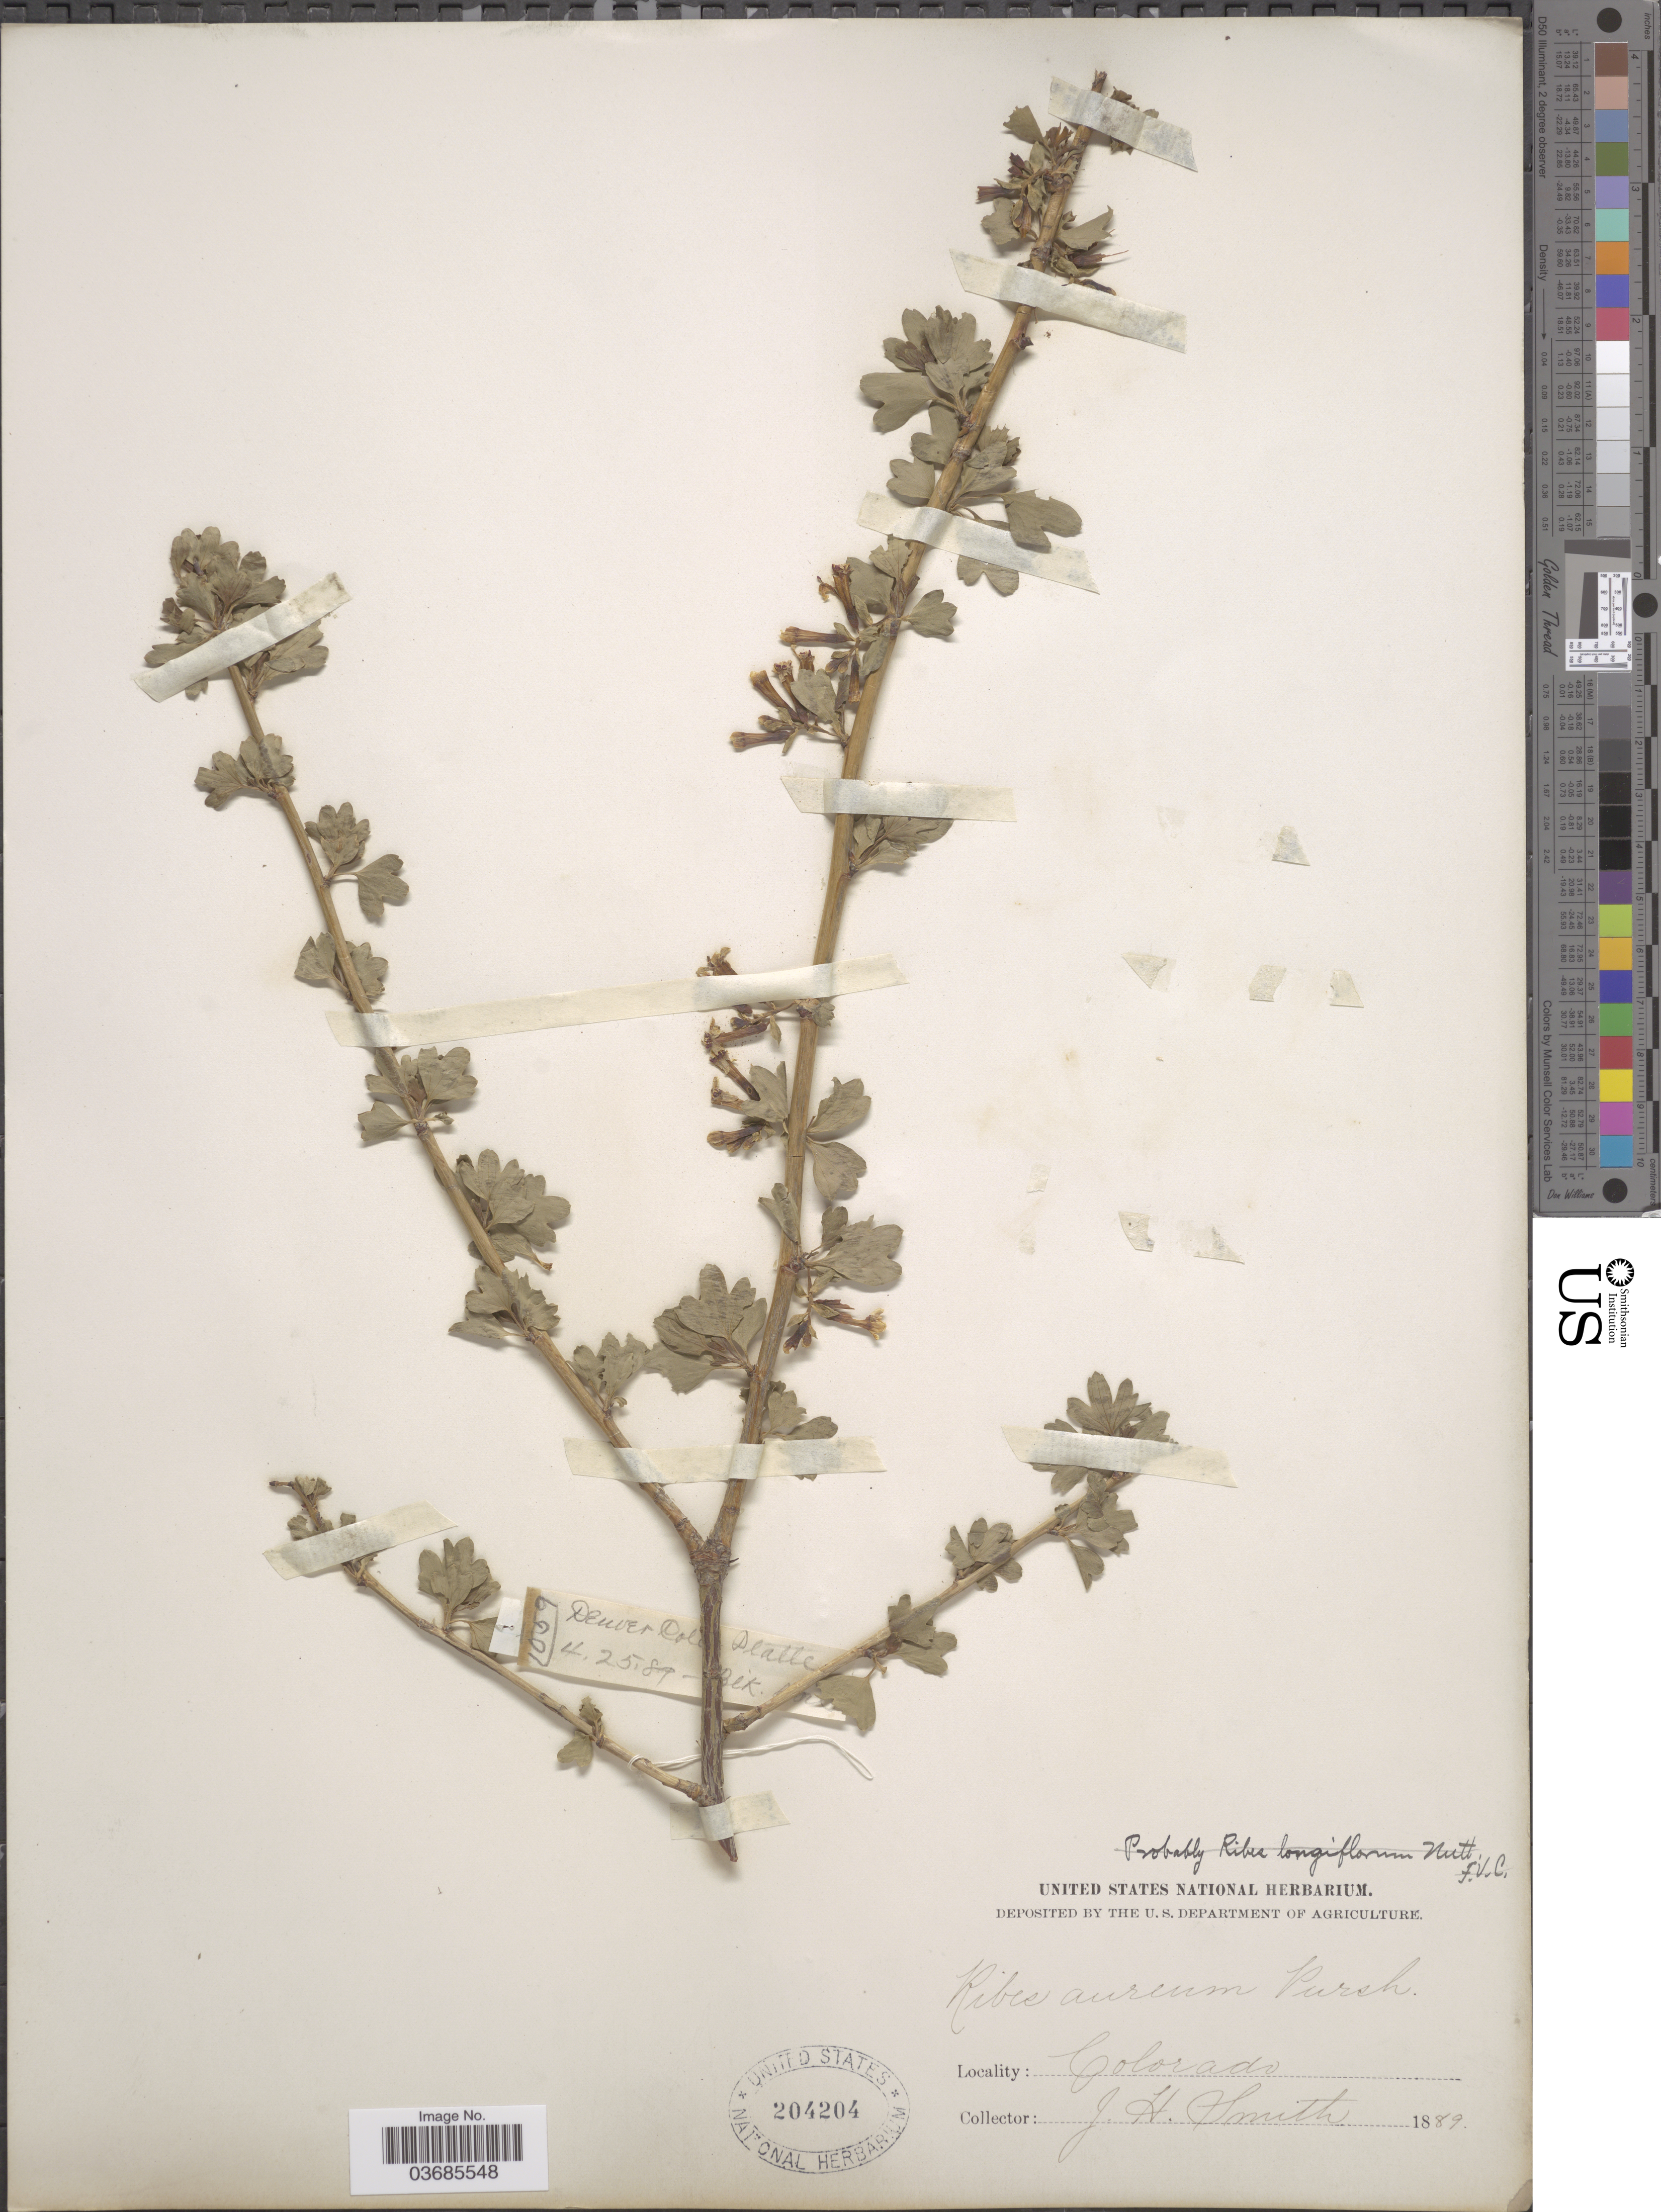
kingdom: Plantae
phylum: Tracheophyta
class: Magnoliopsida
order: Saxifragales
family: Grossulariaceae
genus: Ribes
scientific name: Ribes aureum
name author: Pursh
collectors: Smith, J. H. N.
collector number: !059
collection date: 1889-04-25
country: United States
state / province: Colorado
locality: Denver.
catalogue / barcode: US 204204